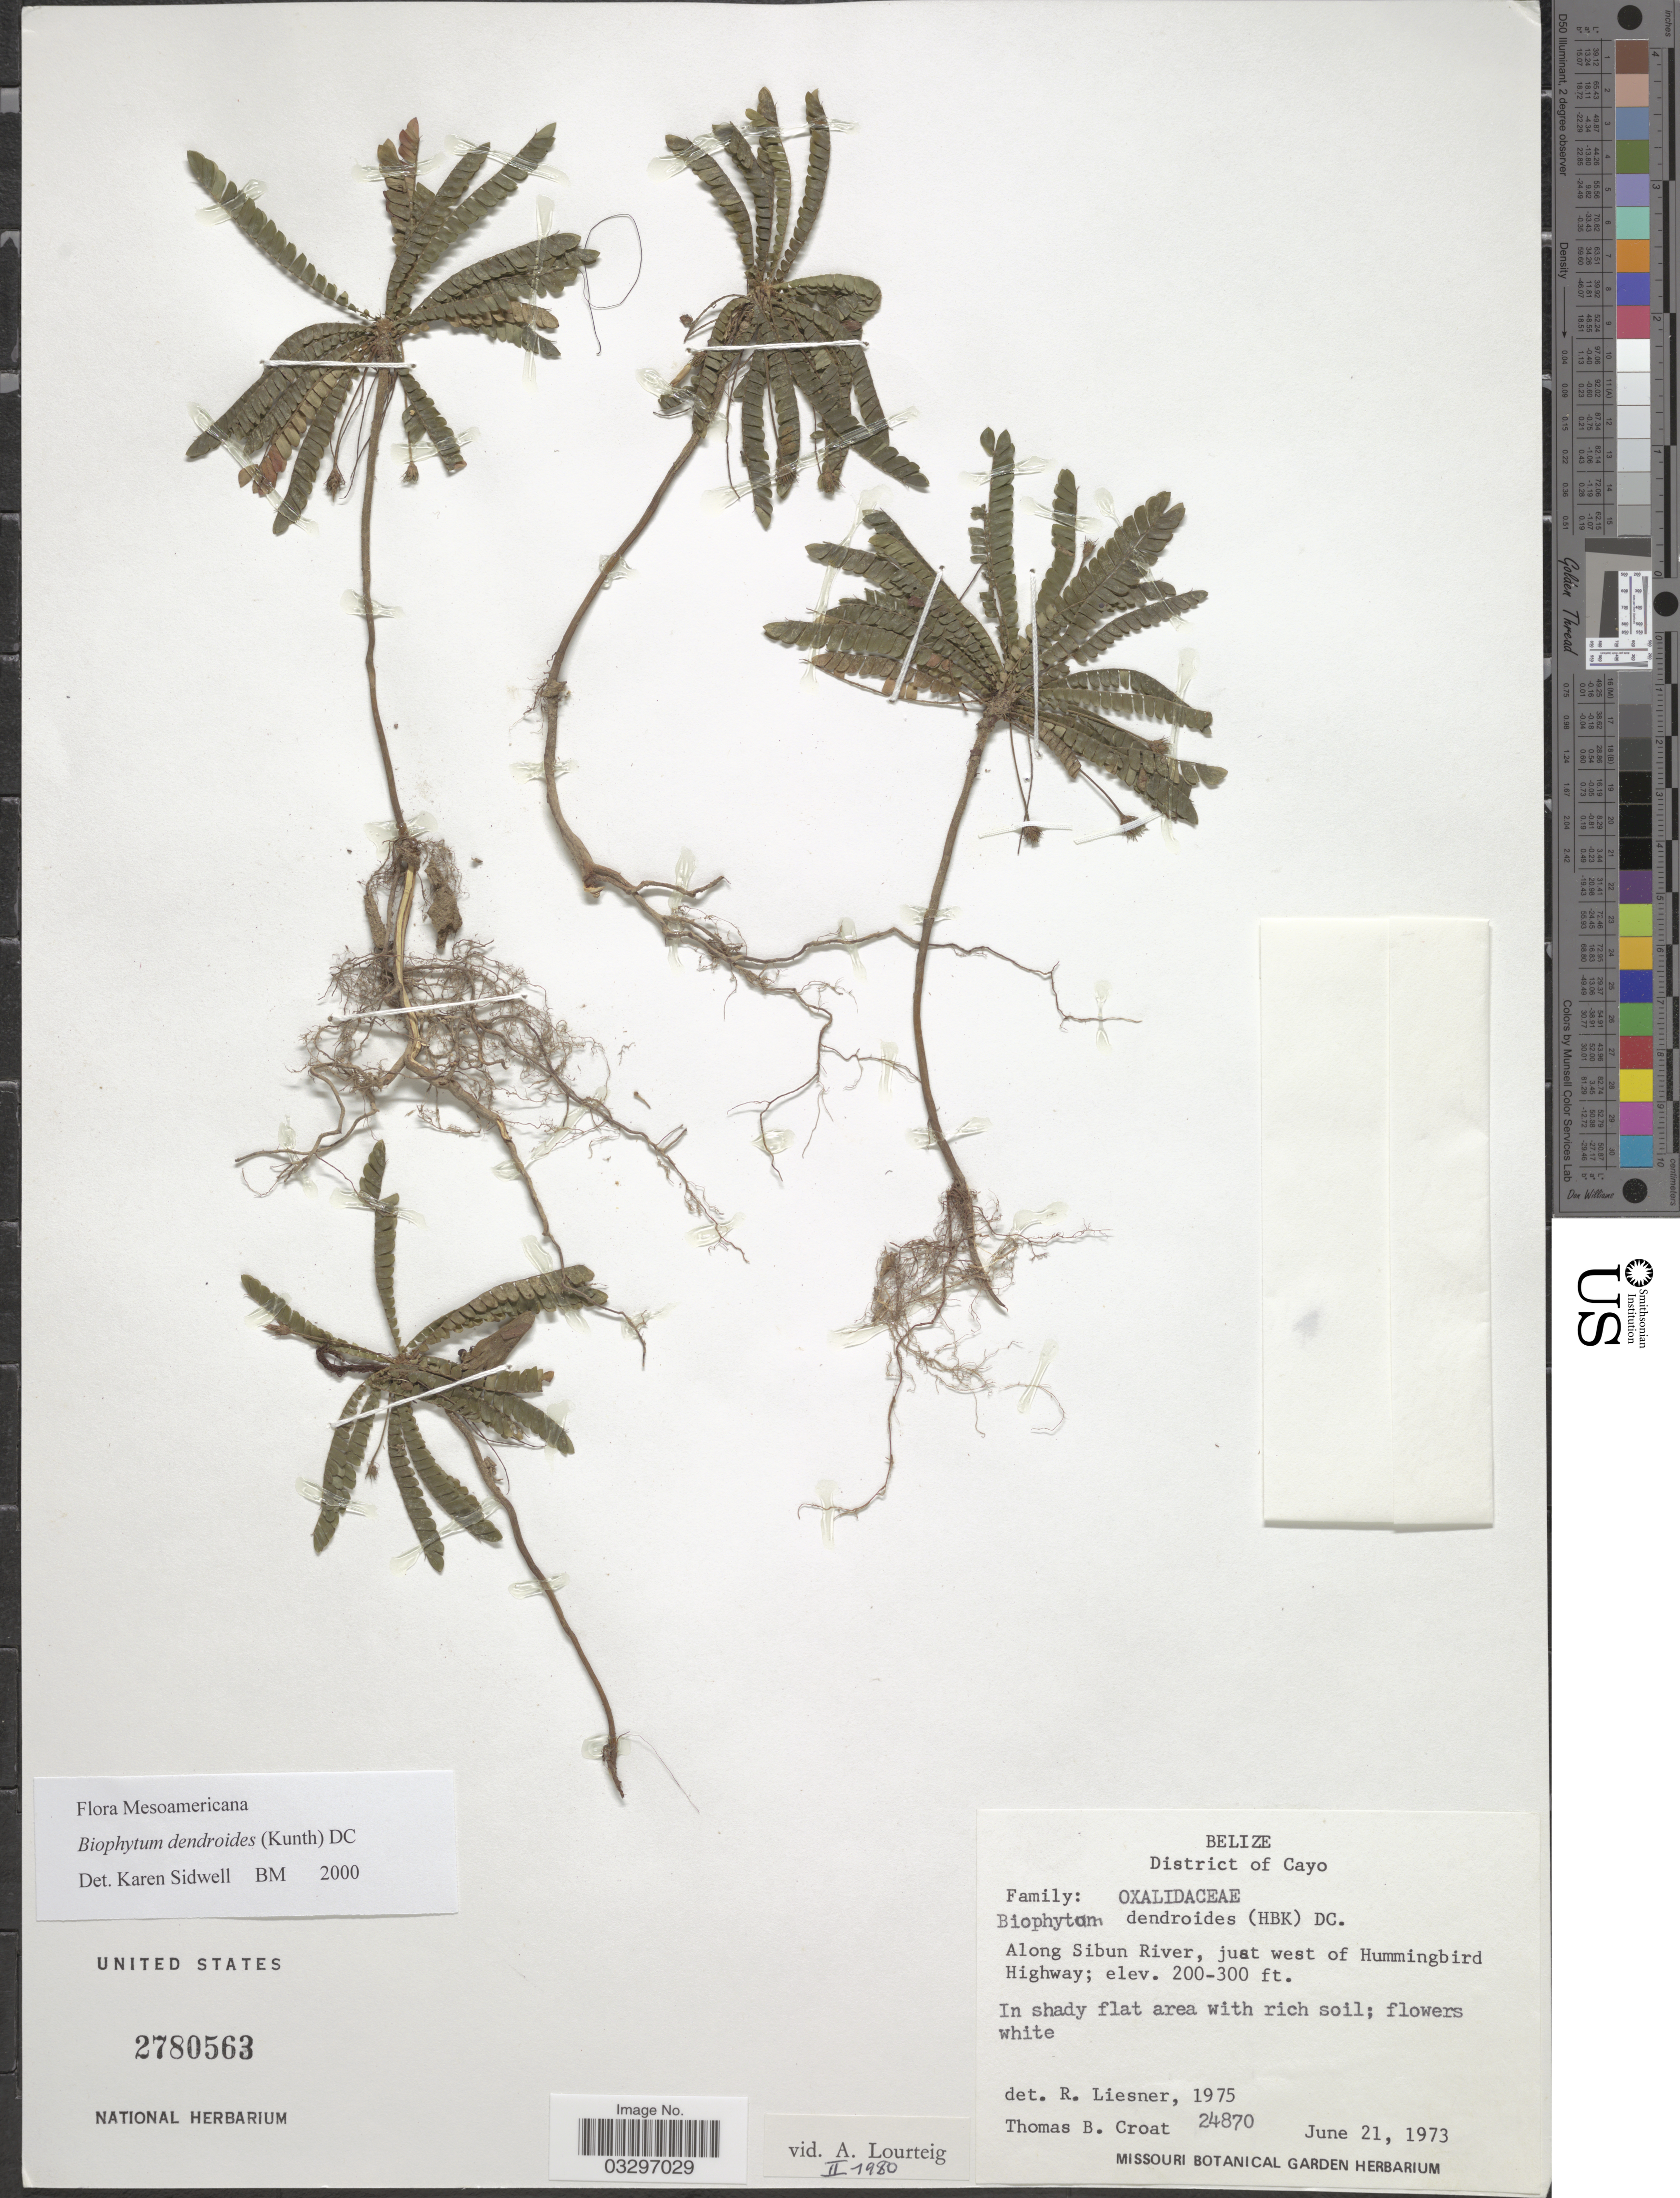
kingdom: Plantae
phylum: Tracheophyta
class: Magnoliopsida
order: Oxalidales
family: Oxalidaceae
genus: Biophytum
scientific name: Biophytum dendroides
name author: (Kunth) DC.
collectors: T. B. Croat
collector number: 24870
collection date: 1973-06-21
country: Belize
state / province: Cayo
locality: District of Cayo, Along Sibun River, just west of Hummingbird Highway.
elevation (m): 61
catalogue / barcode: US 2780563